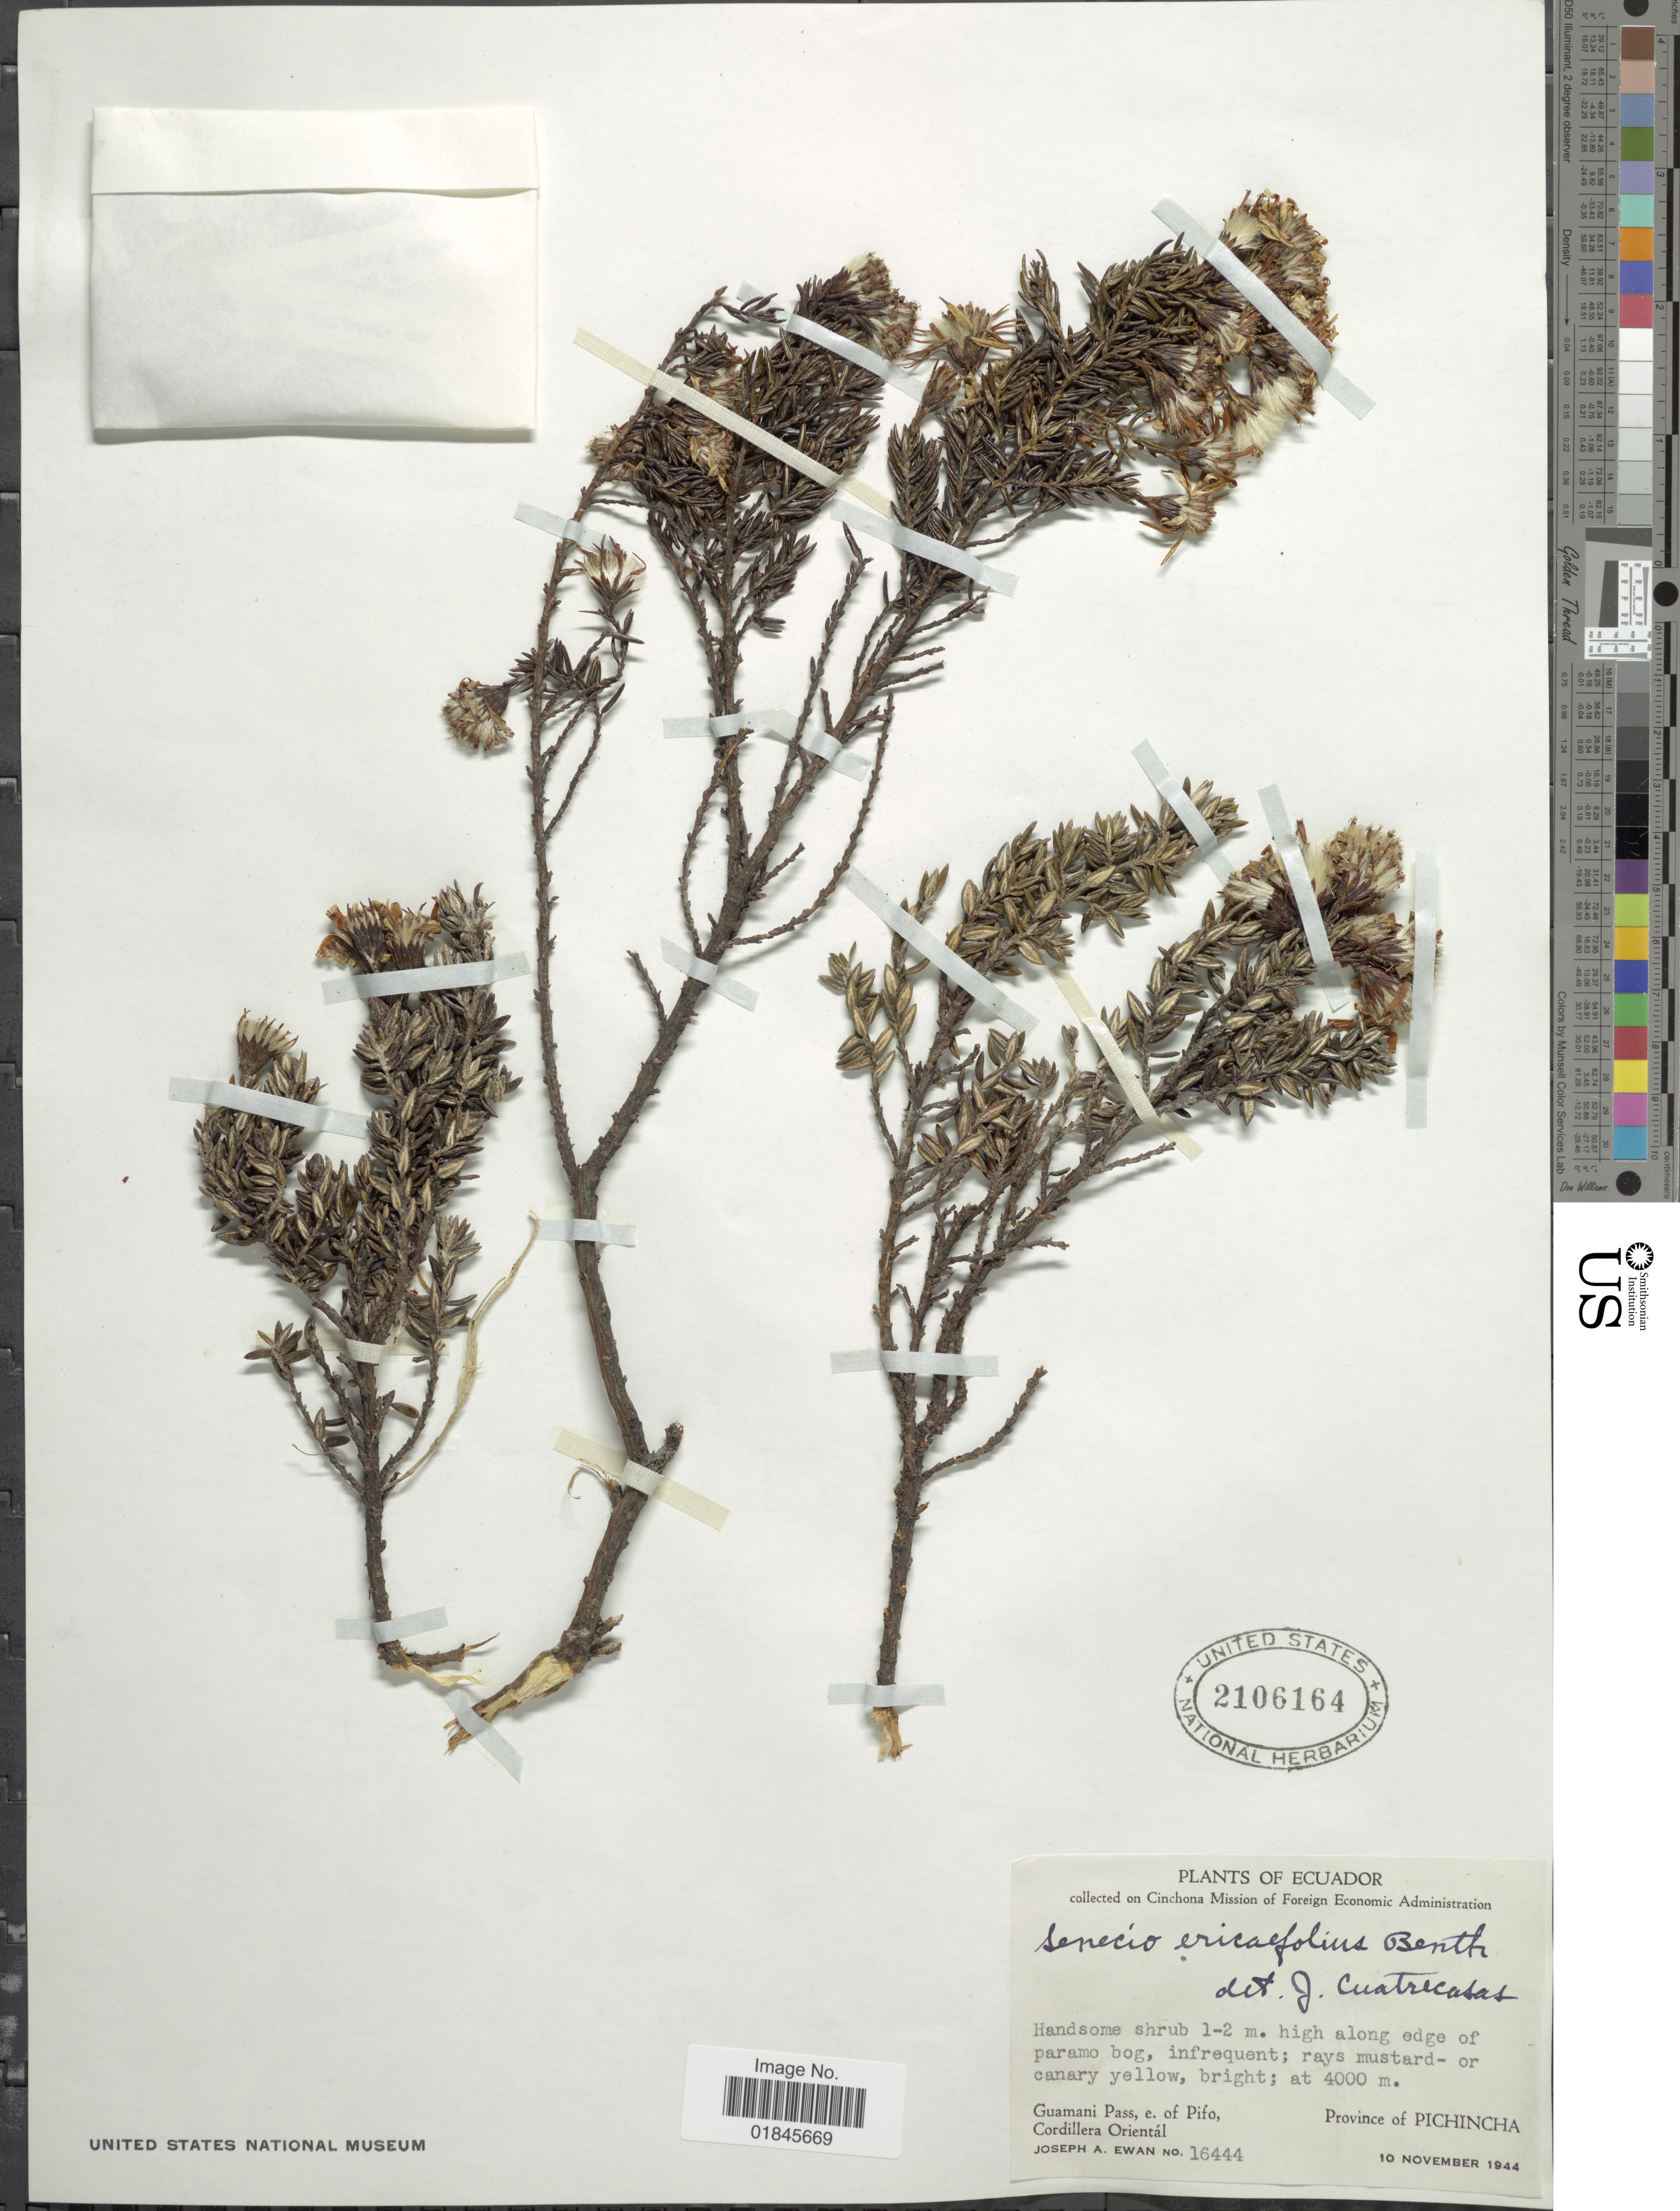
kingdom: Plantae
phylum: Tracheophyta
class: Magnoliopsida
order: Asterales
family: Asteraceae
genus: Pentacalia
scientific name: Pentacalia peruviana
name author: (Pers.) Cuatrec.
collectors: J. A. Ewan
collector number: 16444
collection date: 1944-11-10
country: Ecuador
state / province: Pichincha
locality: Guamani Pass, e. of Pifo, Cordillera Orientál. Province of Pichincha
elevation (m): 4000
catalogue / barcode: US 2106164